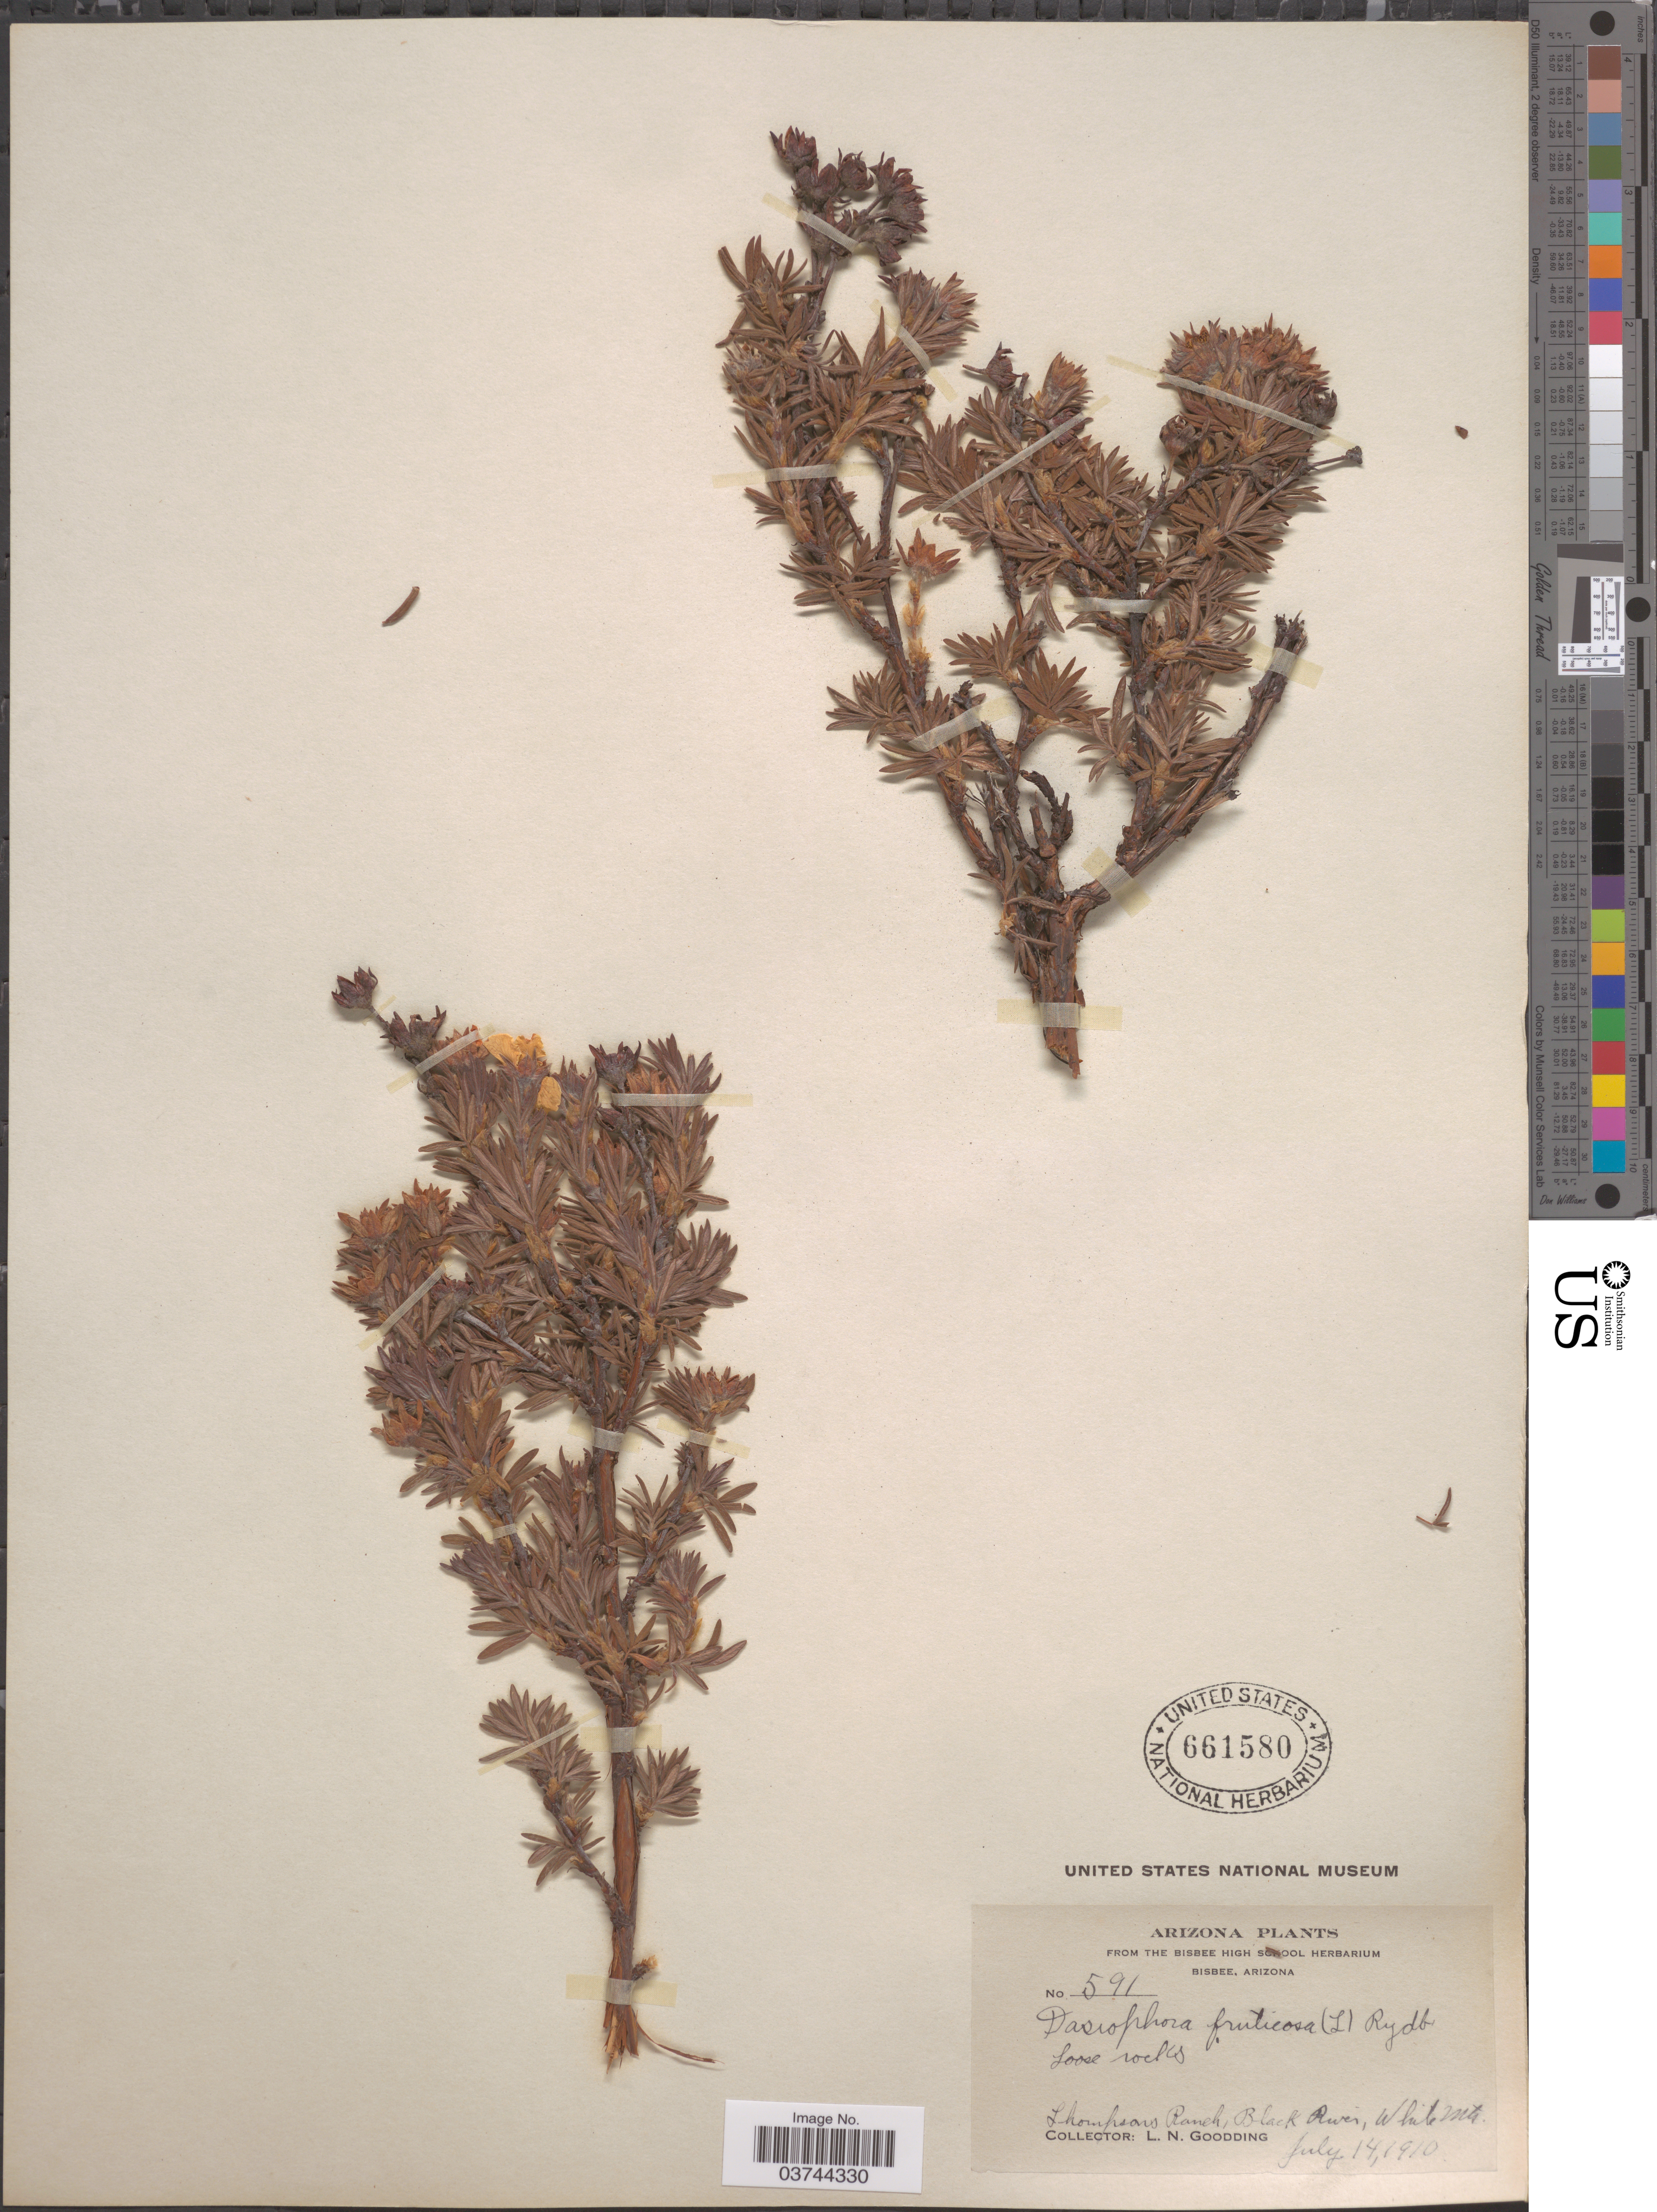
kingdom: Plantae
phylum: Tracheophyta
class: Magnoliopsida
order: Rosales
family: Rosaceae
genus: Dasiphora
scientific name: Dasiphora fruticosa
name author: (L.) Rydb.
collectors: L. N. Goodding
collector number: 591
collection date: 1910-07-14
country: United States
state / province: Arizona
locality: Thompsons Ranch, Black River, White Mts.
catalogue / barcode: US 661580